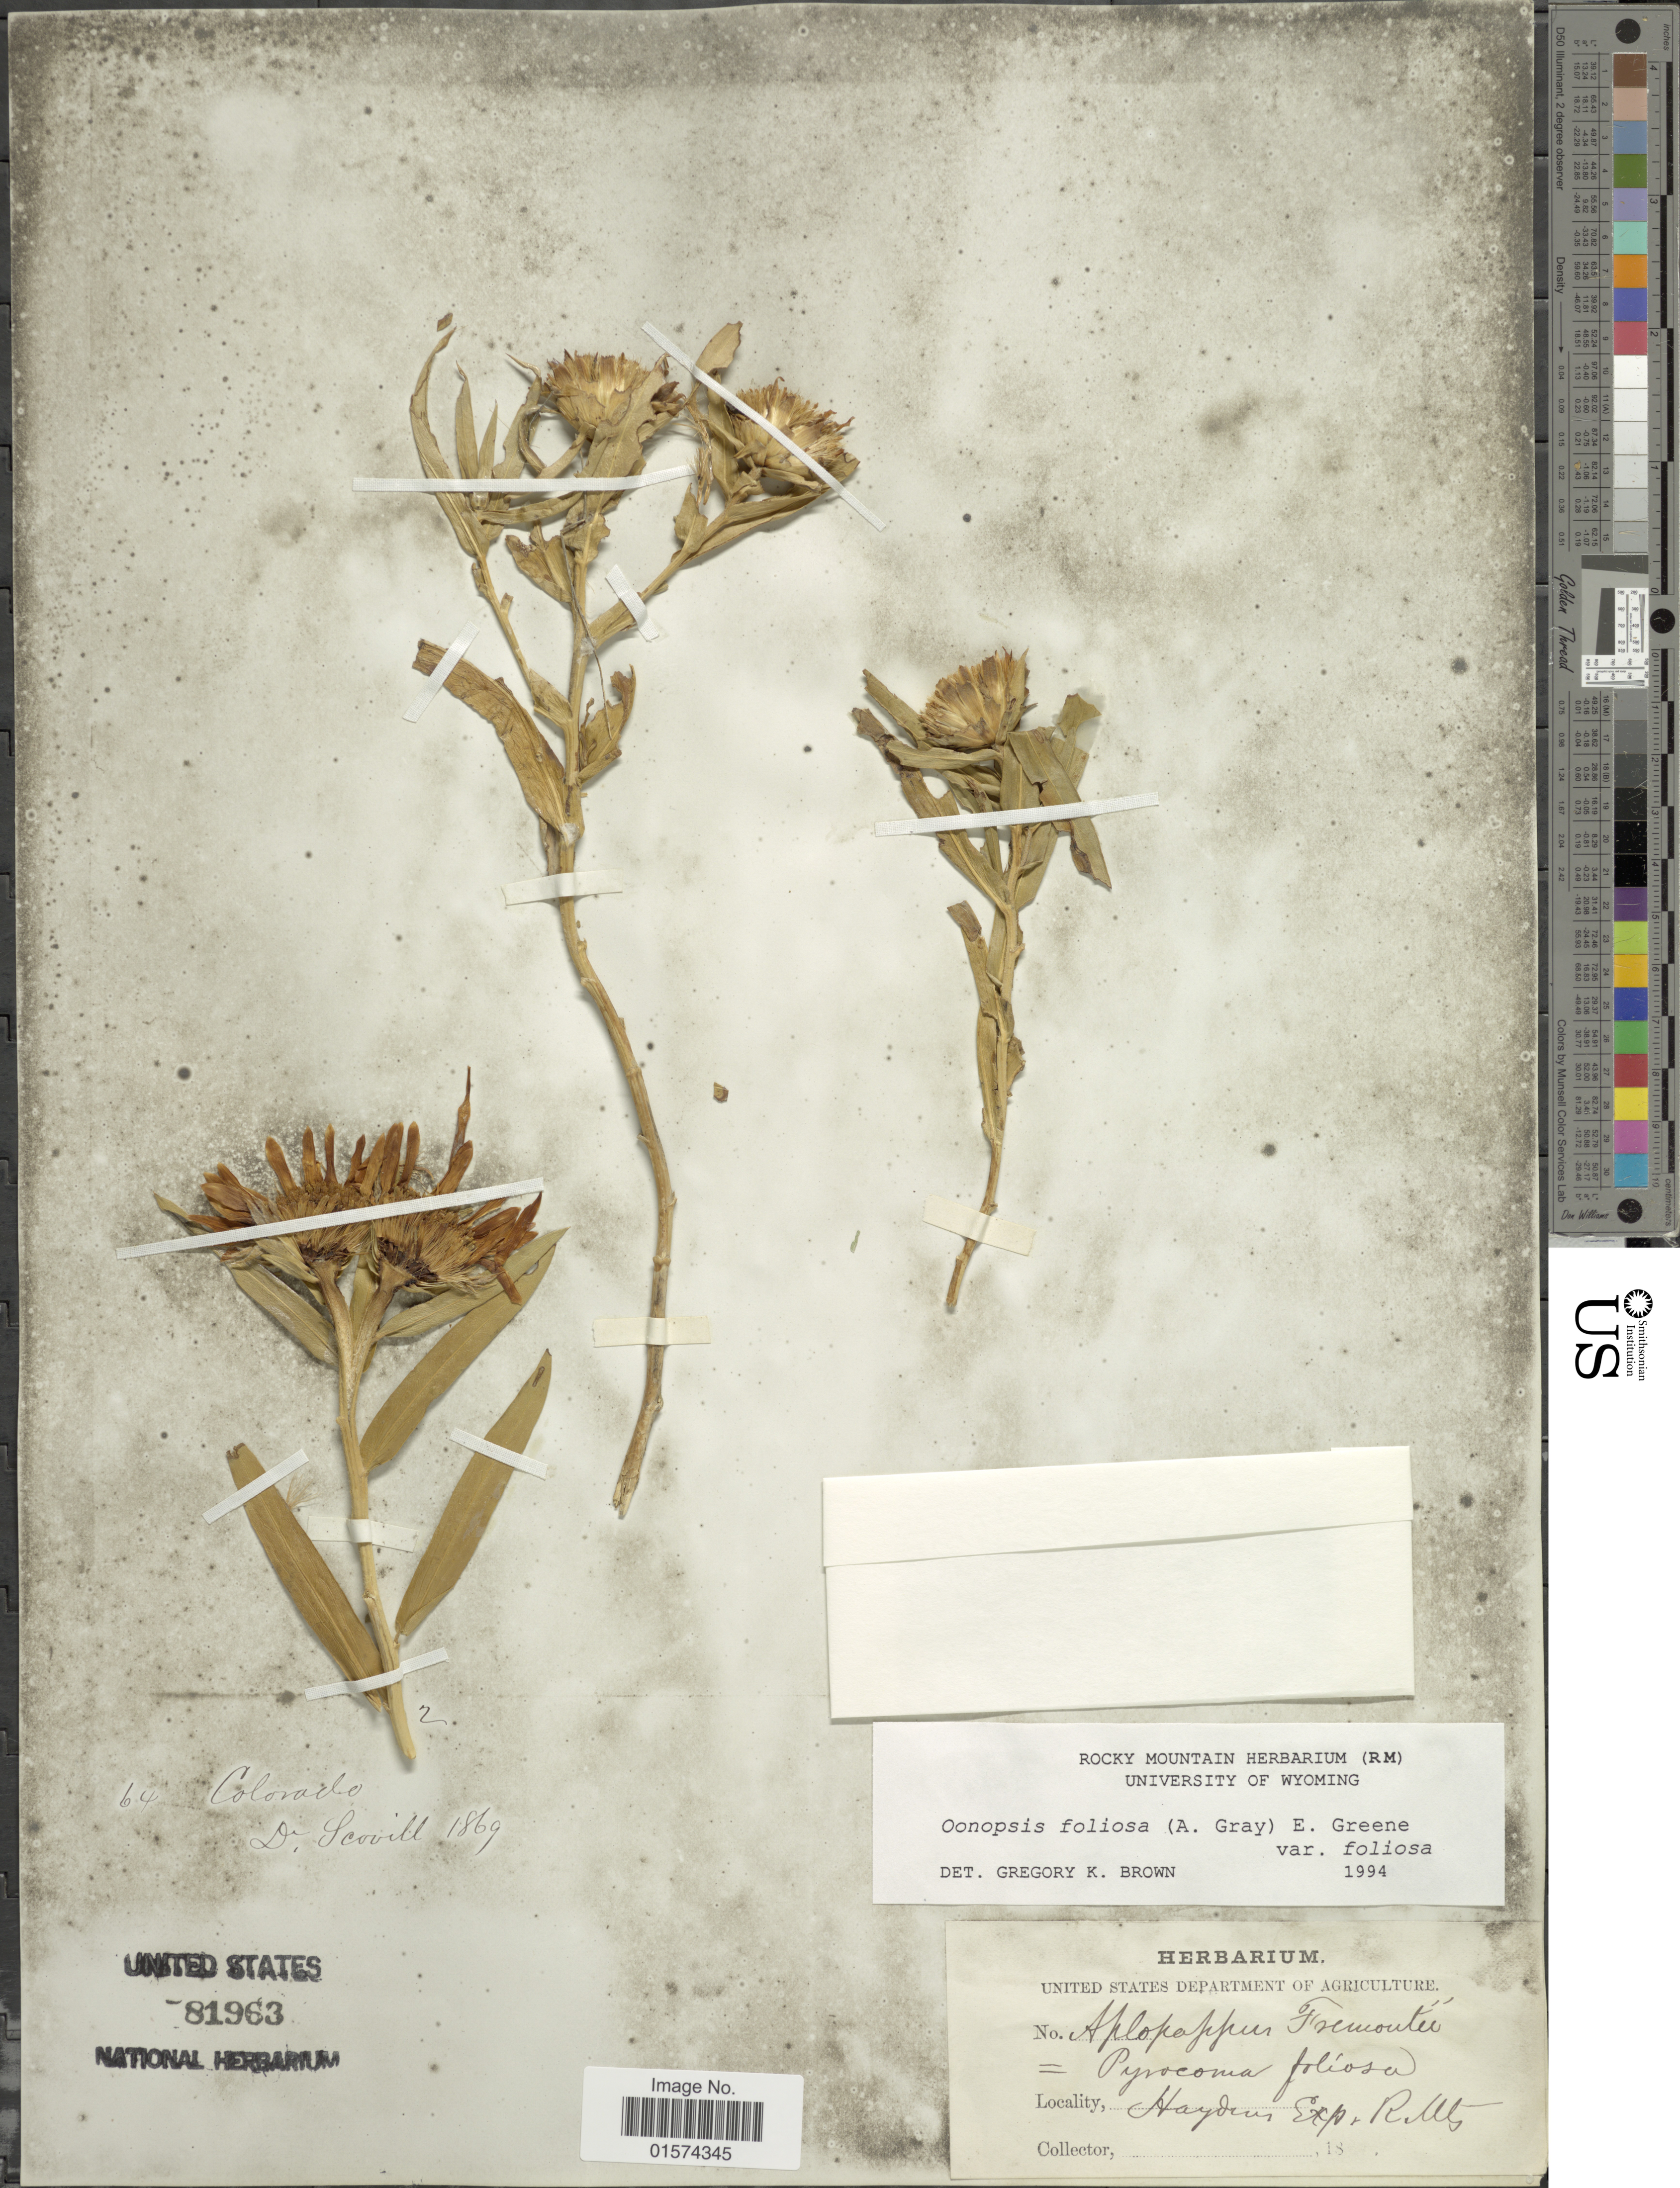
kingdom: Plantae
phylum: Tracheophyta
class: Magnoliopsida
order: Asterales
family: Asteraceae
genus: Oonopsis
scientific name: Oonopsis foliosa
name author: Greene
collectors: -- Scovill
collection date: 1869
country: United States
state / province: Colorado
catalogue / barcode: US 81963